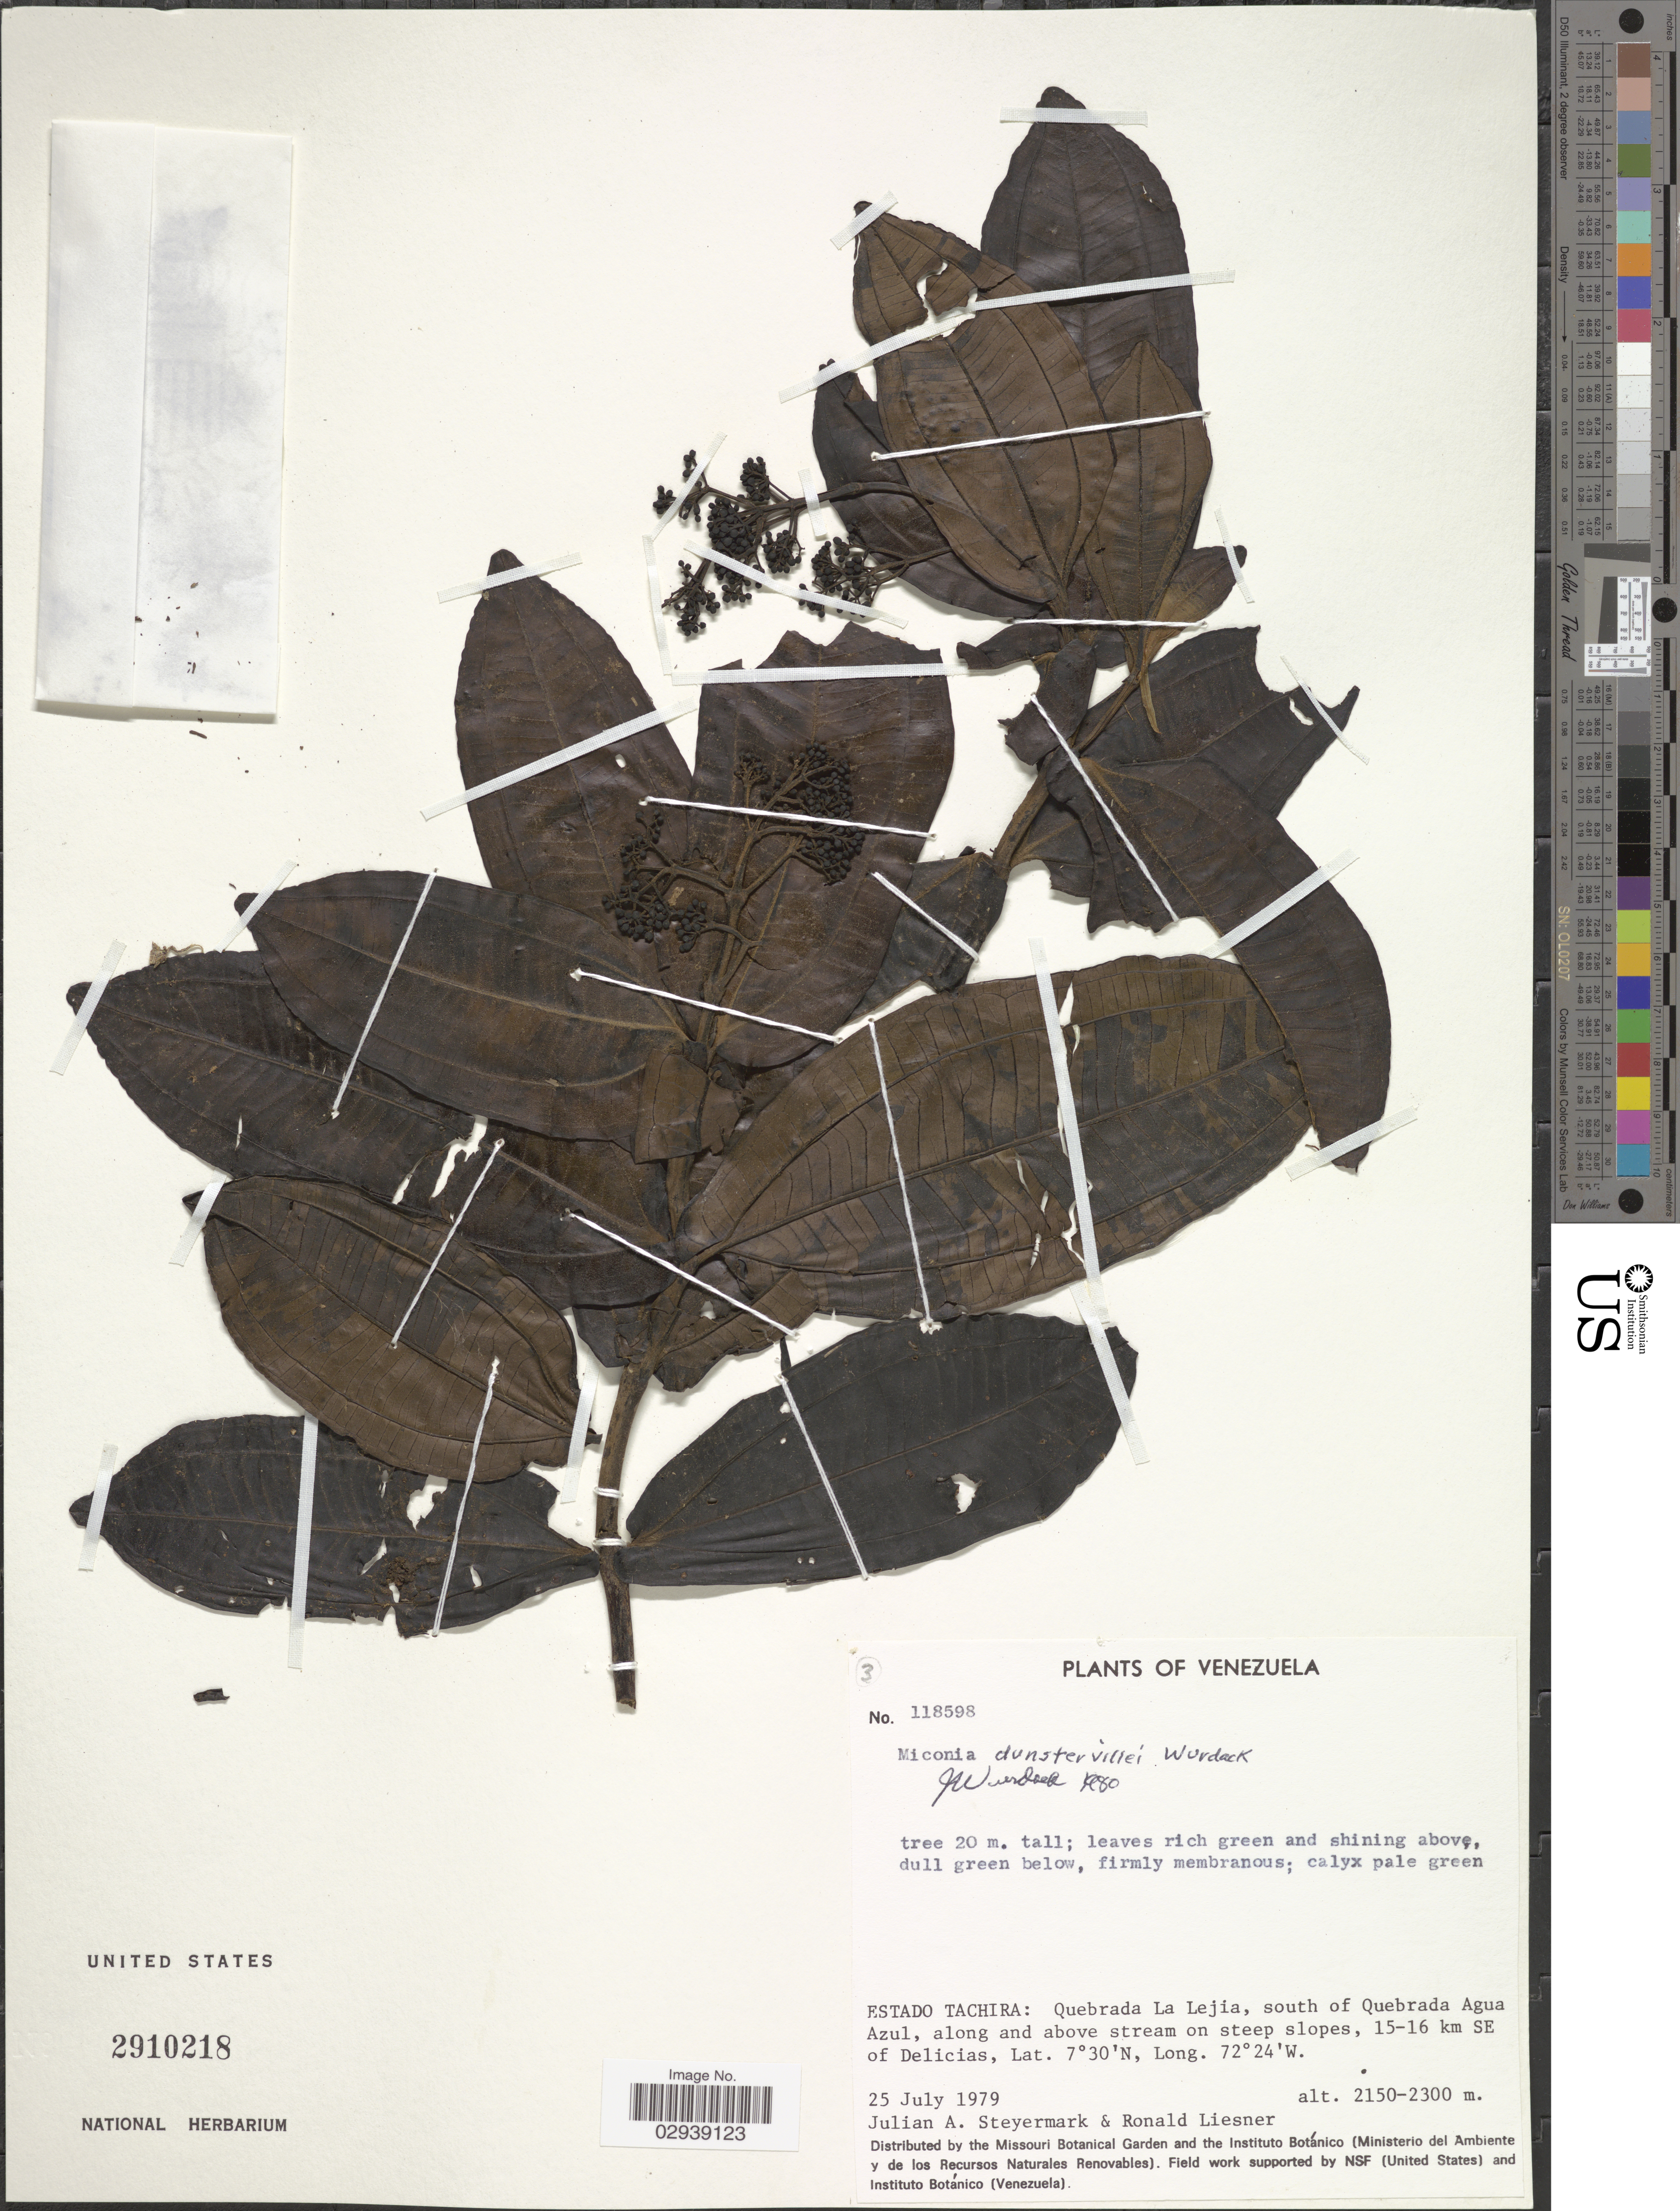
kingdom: Plantae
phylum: Tracheophyta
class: Magnoliopsida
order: Myrtales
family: Melastomataceae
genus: Miconia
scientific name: Miconia dunstervillei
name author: Wurdack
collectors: J. Steyermark & R. L. Liesner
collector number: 118598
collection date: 1979-07-25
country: Venezuela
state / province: Tachira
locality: Quebrada La Lejia, south of Quebrada Agua Azul, along and above stream on steep slopes, 15-16 km SE of Delicias.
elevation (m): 2150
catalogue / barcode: US 2910218